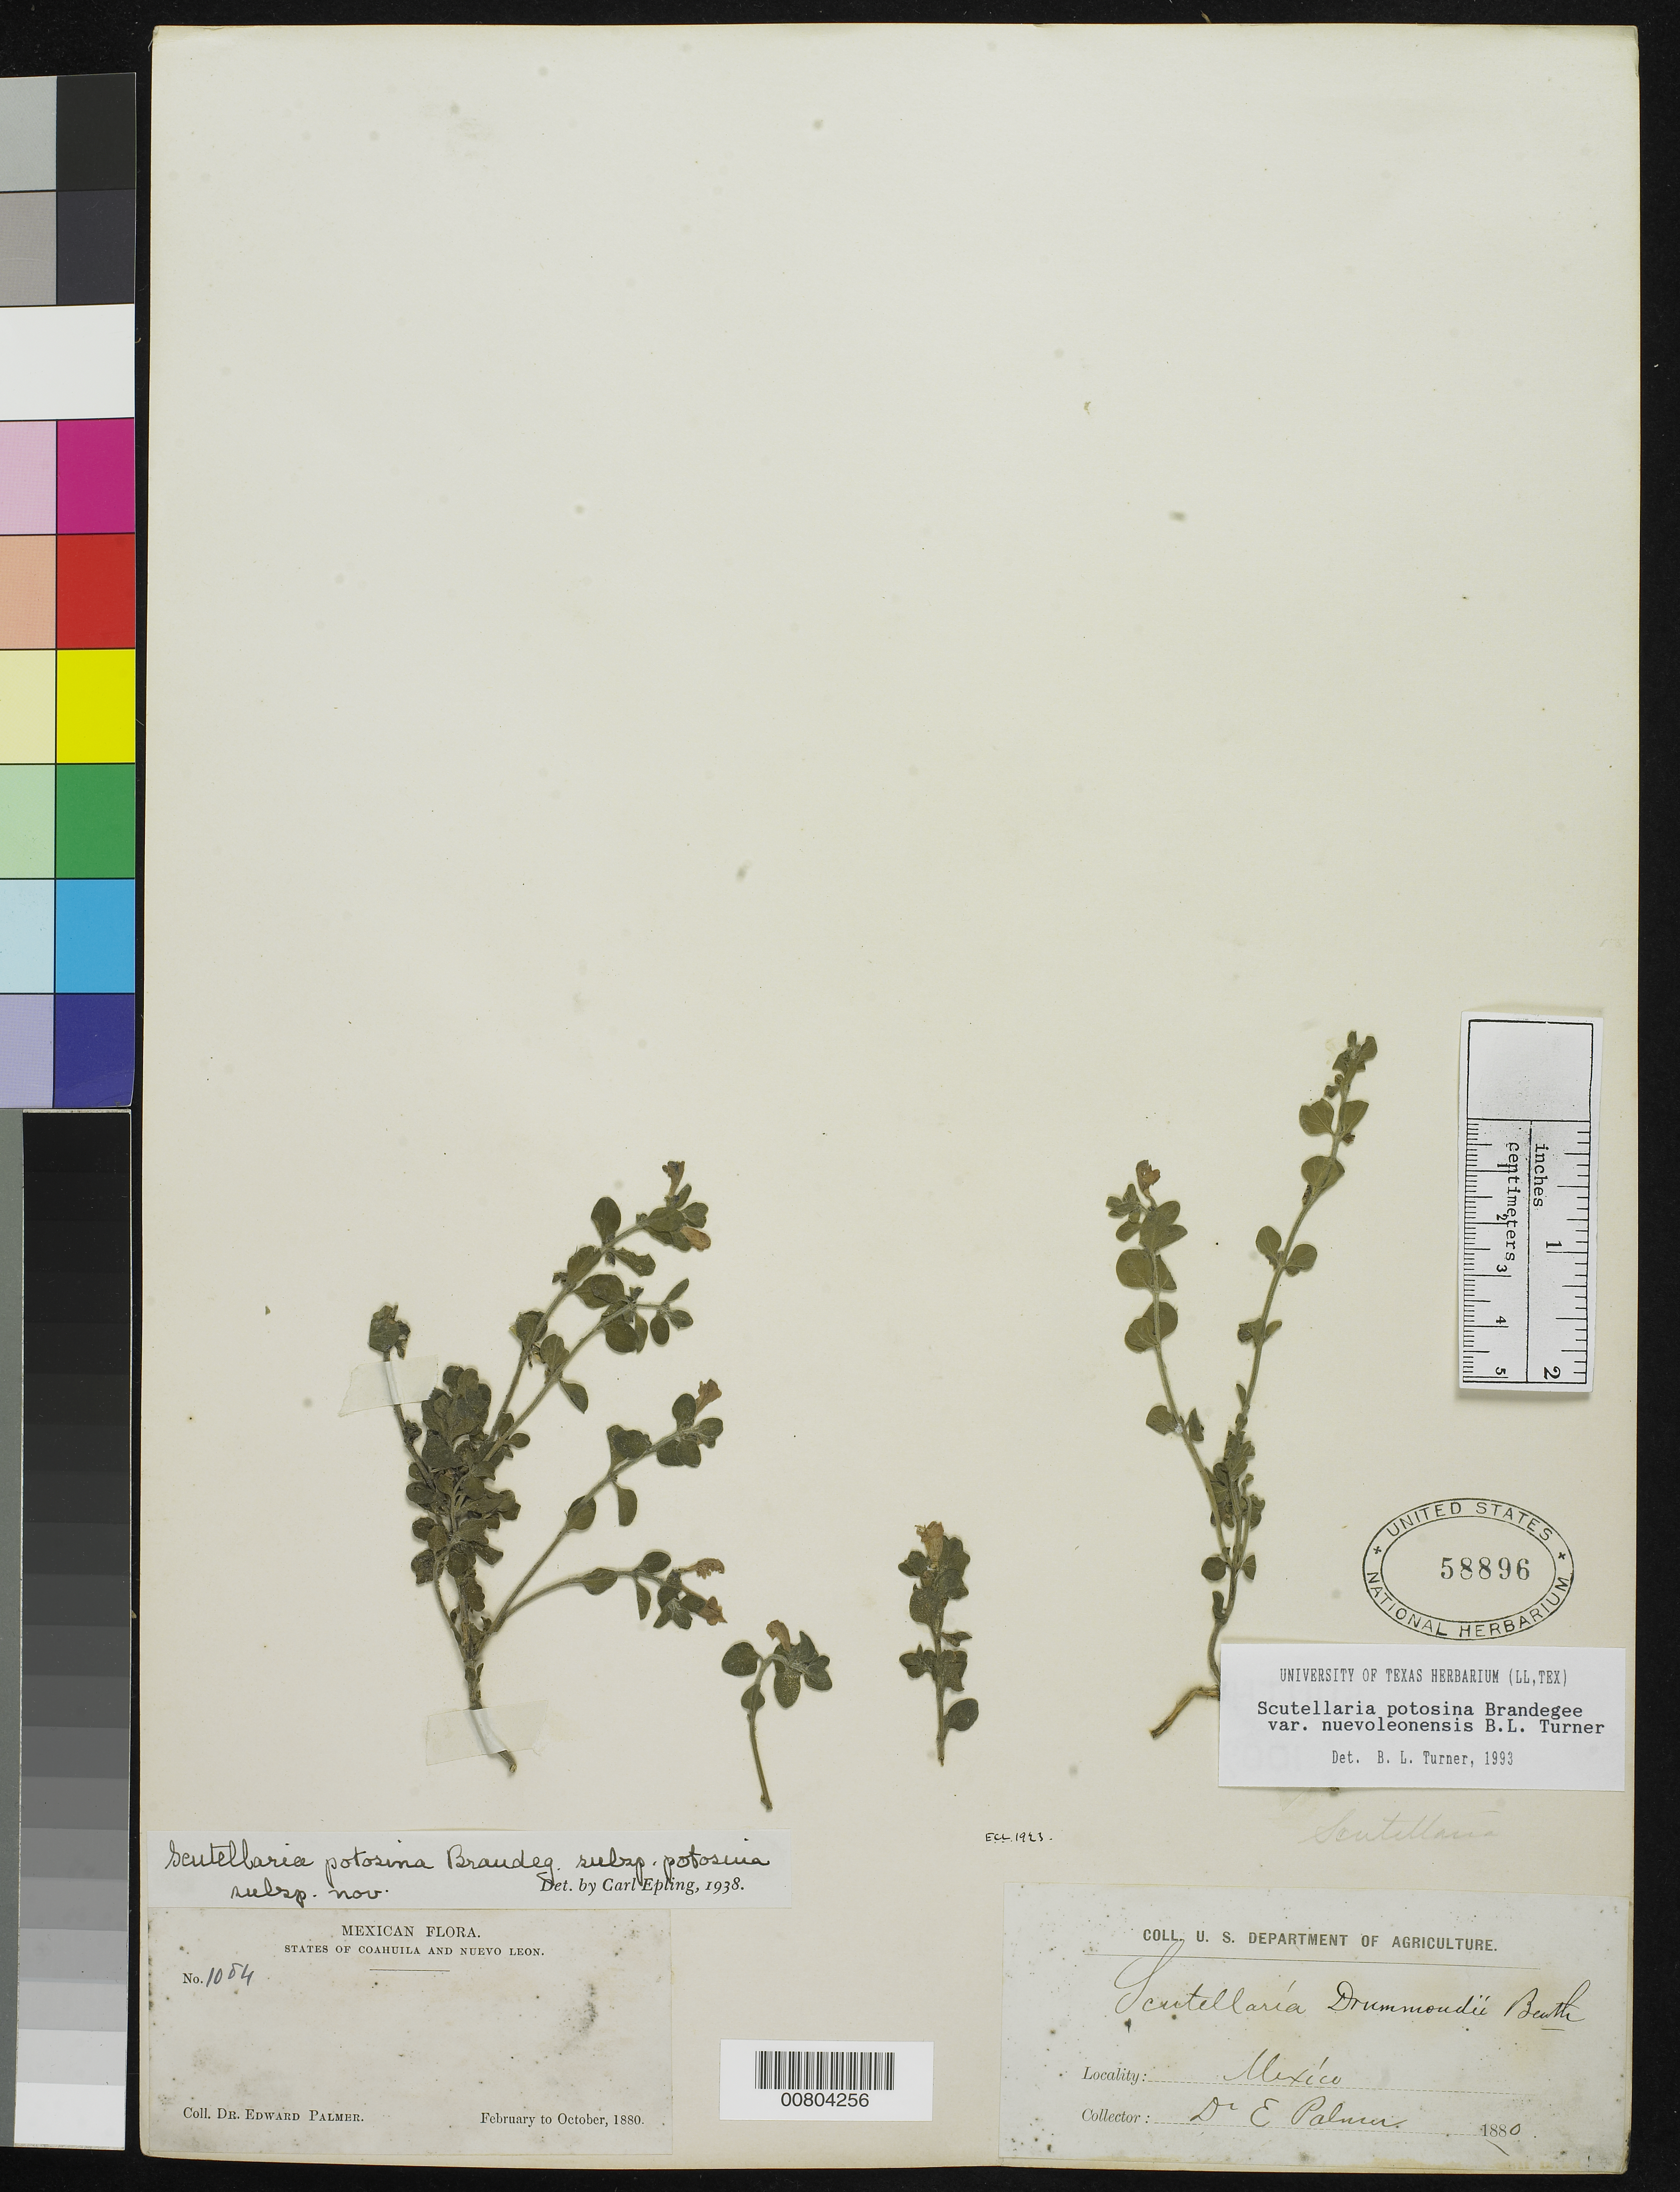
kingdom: Plantae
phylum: Tracheophyta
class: Magnoliopsida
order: Lamiales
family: Lamiaceae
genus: Scutellaria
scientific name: Scutellaria potosina var. nuevoleonensis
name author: Brandegee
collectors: E. Palmer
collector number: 1084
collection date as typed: Feb 1880 to -- Oct 1880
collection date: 1880-02/1880-10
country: Mexico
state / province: Coahuila / Nuevo León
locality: States of Coahuila and Nuevo León.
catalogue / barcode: US 58896